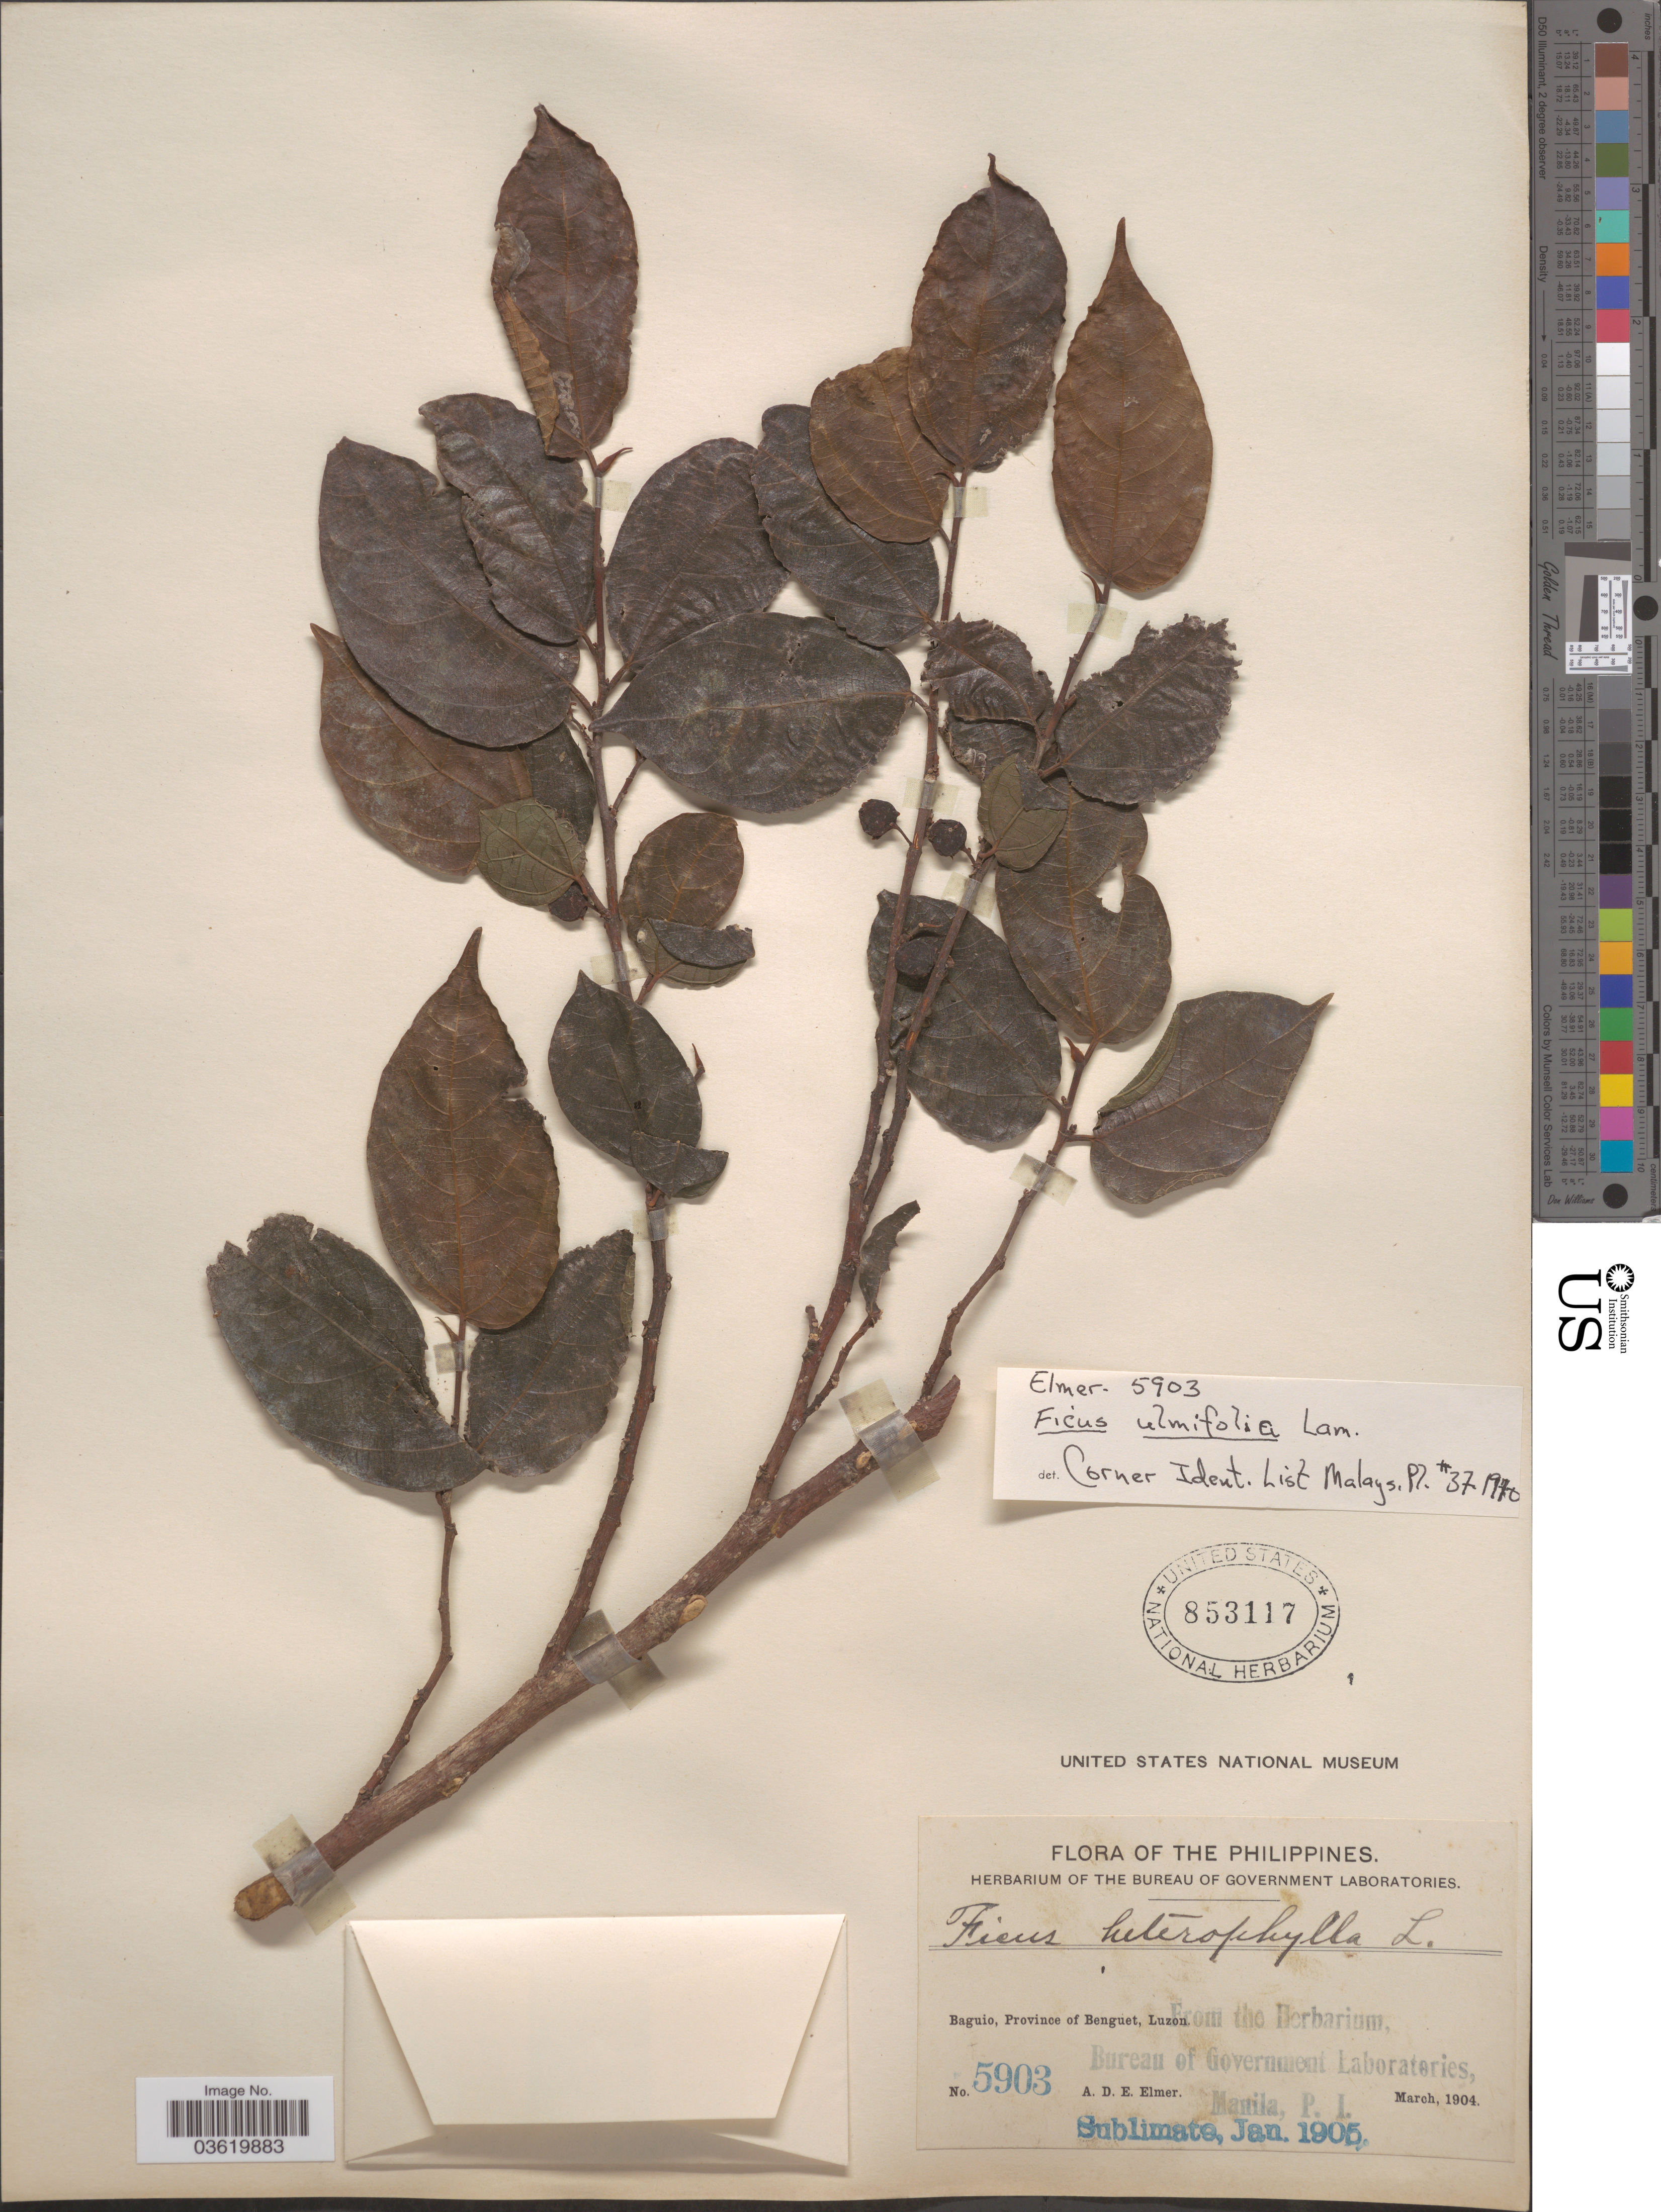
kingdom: Plantae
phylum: Tracheophyta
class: Magnoliopsida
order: Rosales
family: Moraceae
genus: Ficus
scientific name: Ficus ulmifolia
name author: Lam.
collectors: A. D. E. Elmer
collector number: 5903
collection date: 1904-03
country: Philippines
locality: Baguio, Province of Banguet, Luzon.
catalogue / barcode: US 853117